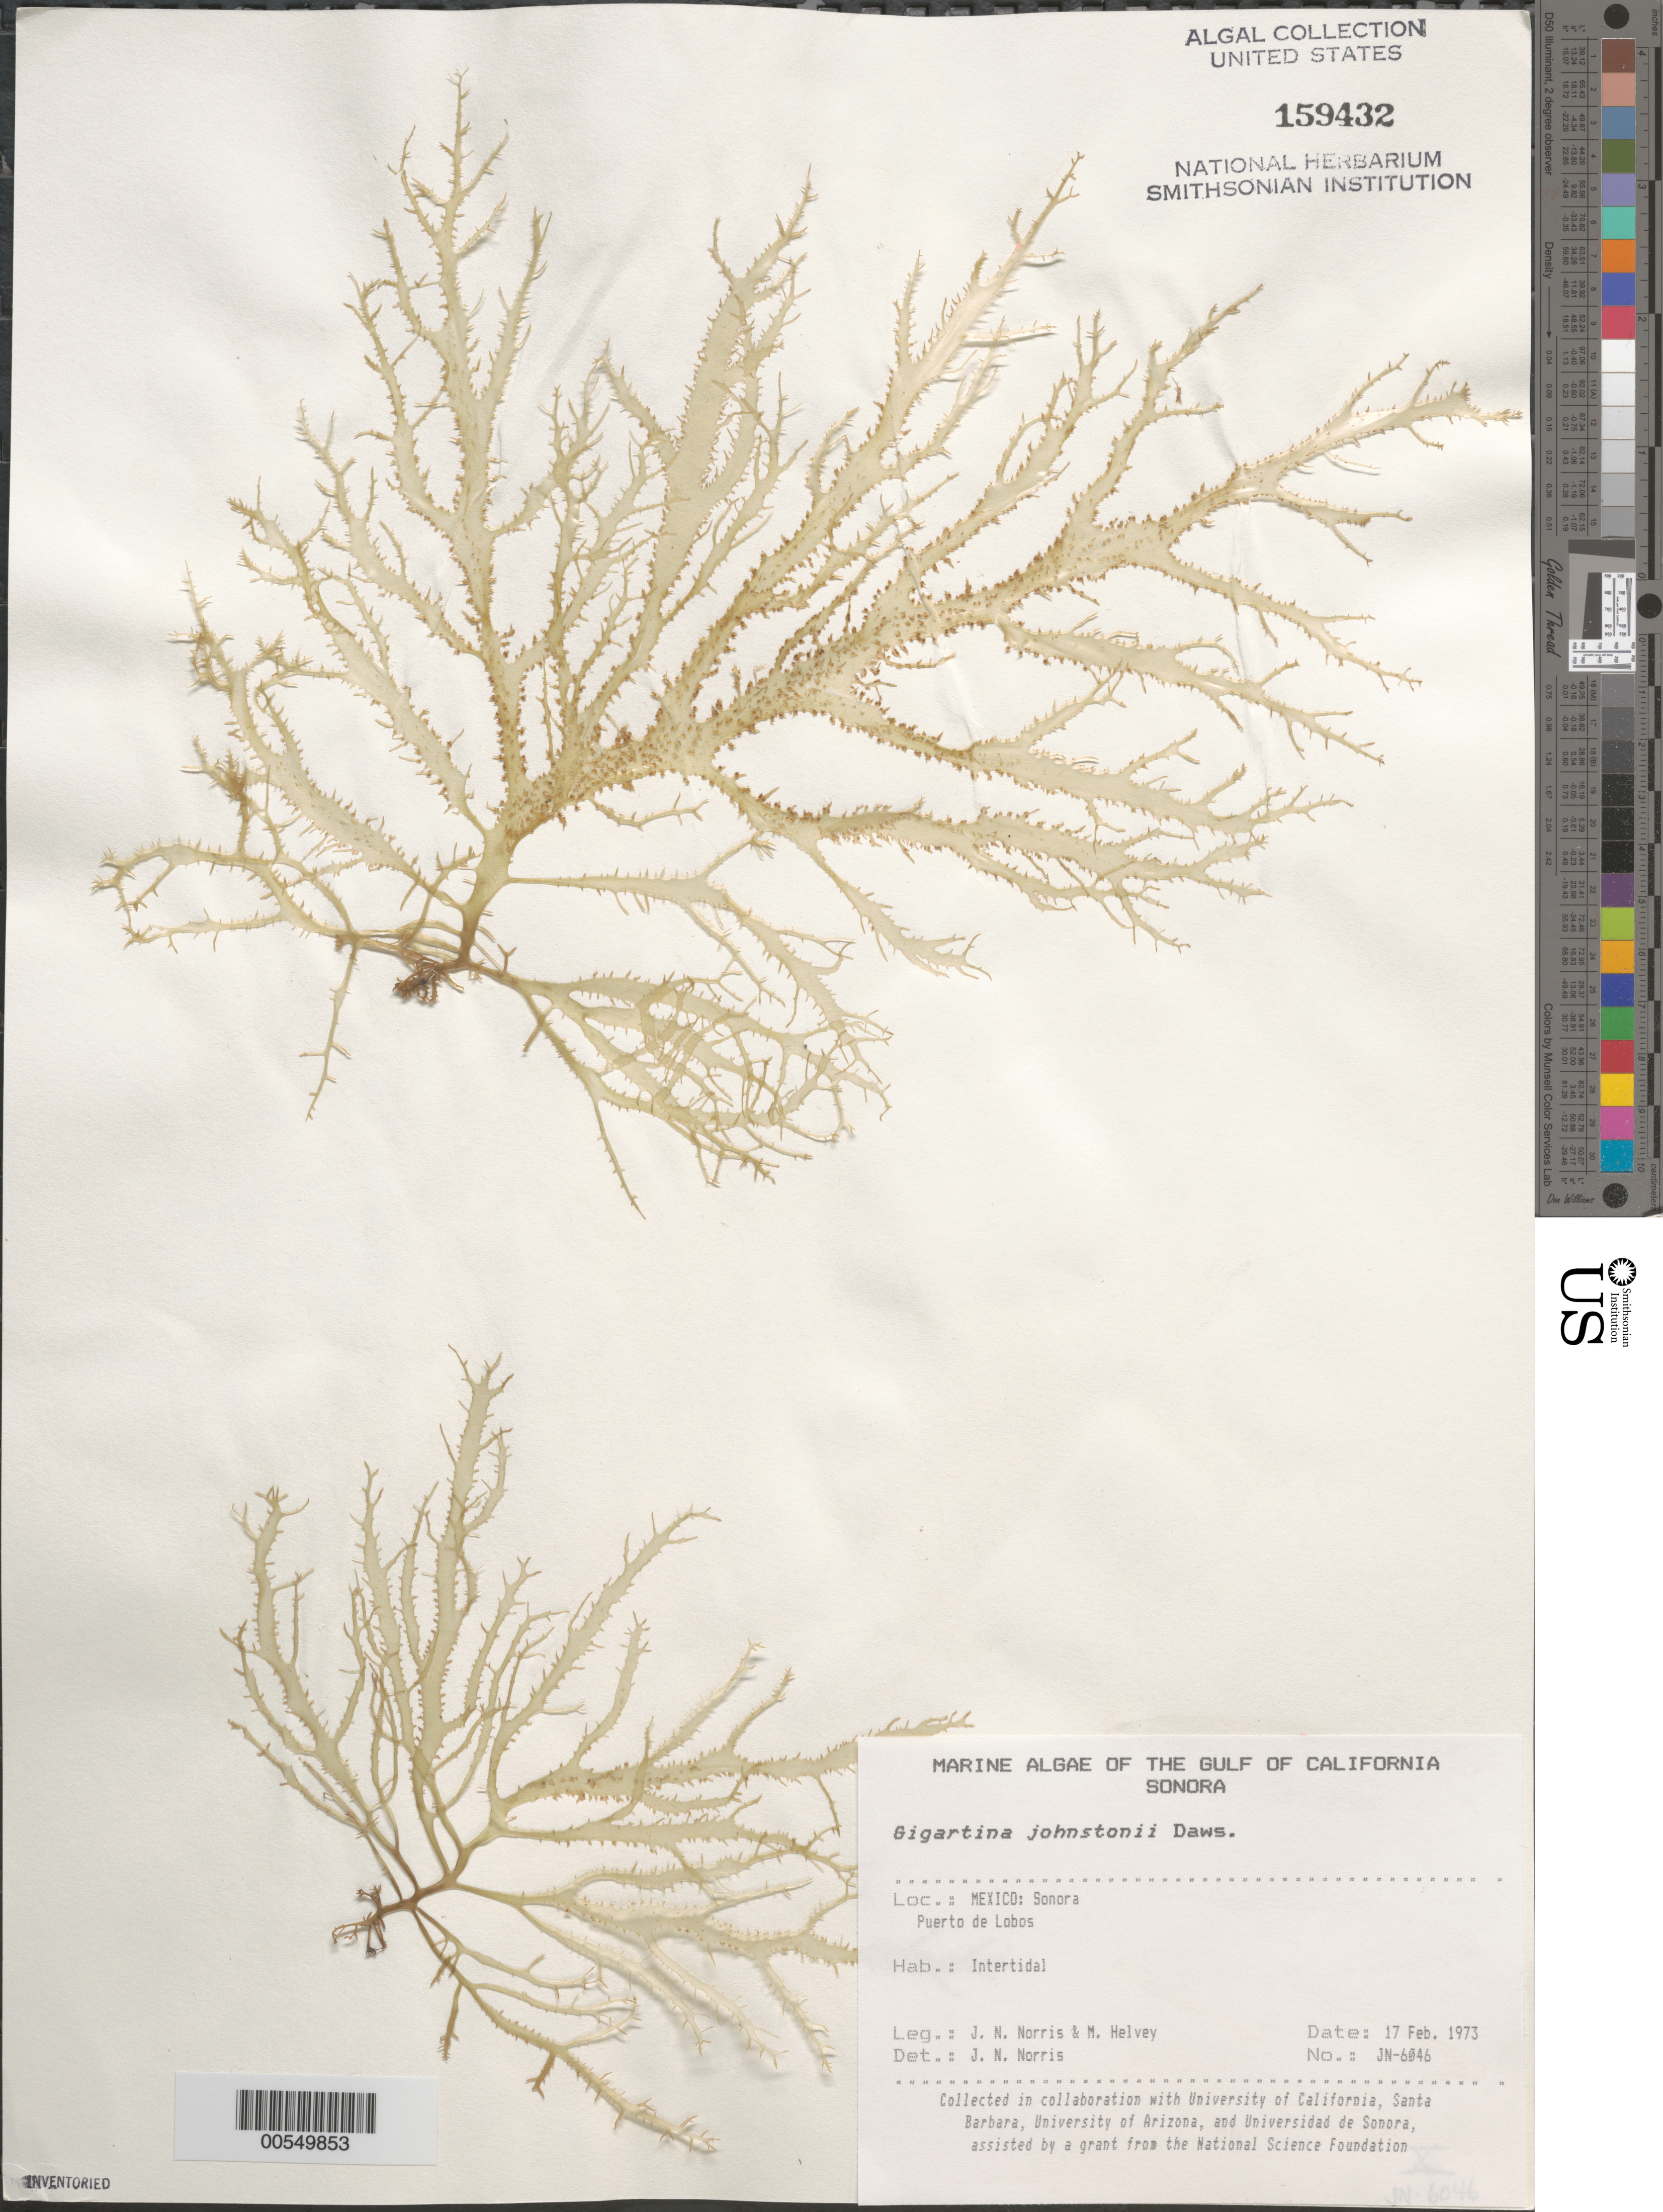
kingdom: Plantae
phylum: Rhodophyta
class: Florideophyceae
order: Gigartinales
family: Gigartinaceae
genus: Gigartina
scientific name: Gigartina johnstonii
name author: E.Y. Dawson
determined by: Norris, James N.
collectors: J. N. Norris & M. Helvey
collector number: JN-6046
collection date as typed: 17 Feb 1973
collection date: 1973-02-17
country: Mexico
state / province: Sonora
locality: Puerto de Lobos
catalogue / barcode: US 159432